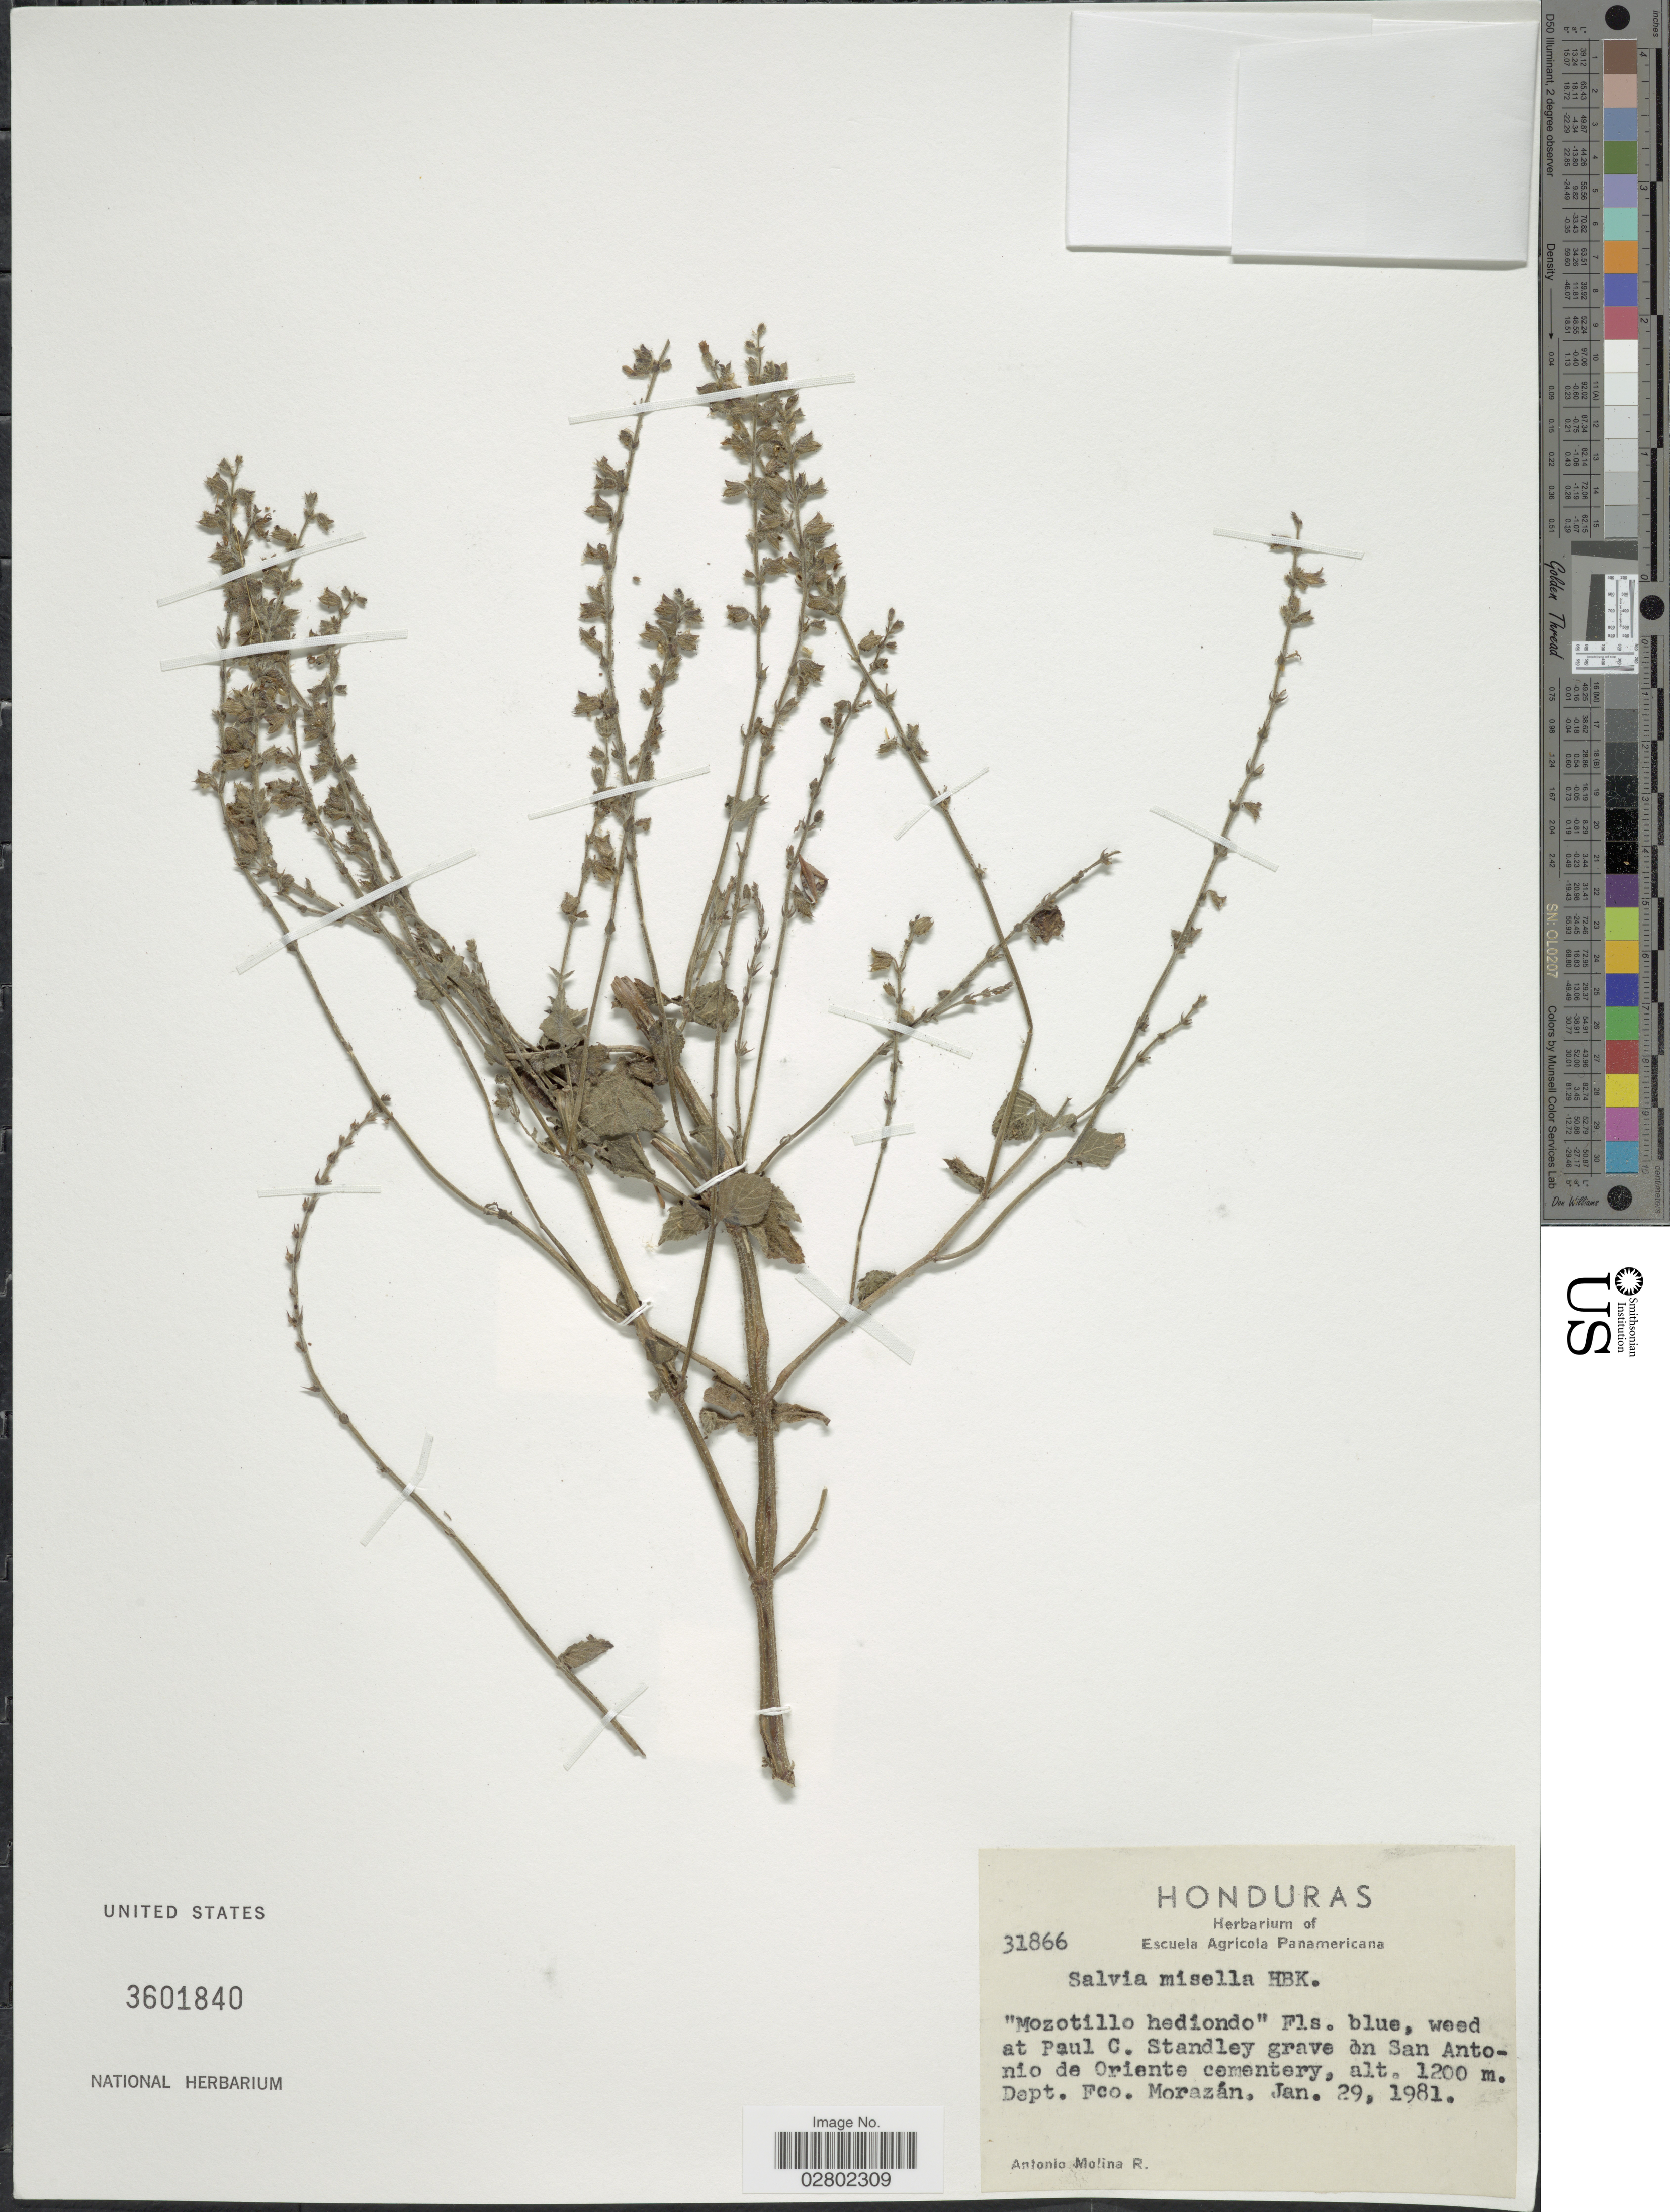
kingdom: Plantae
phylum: Tracheophyta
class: Magnoliopsida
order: Lamiales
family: Lamiaceae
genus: Salvia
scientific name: Salvia misella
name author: Kunth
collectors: A. Molina R.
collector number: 31866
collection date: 1981-01-29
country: Honduras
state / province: Fco. Morazán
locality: At Paul C. Standley grave on San Antonio de Oriente cemetery, Dept. Fco. Morazán.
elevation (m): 1200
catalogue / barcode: US 3601840